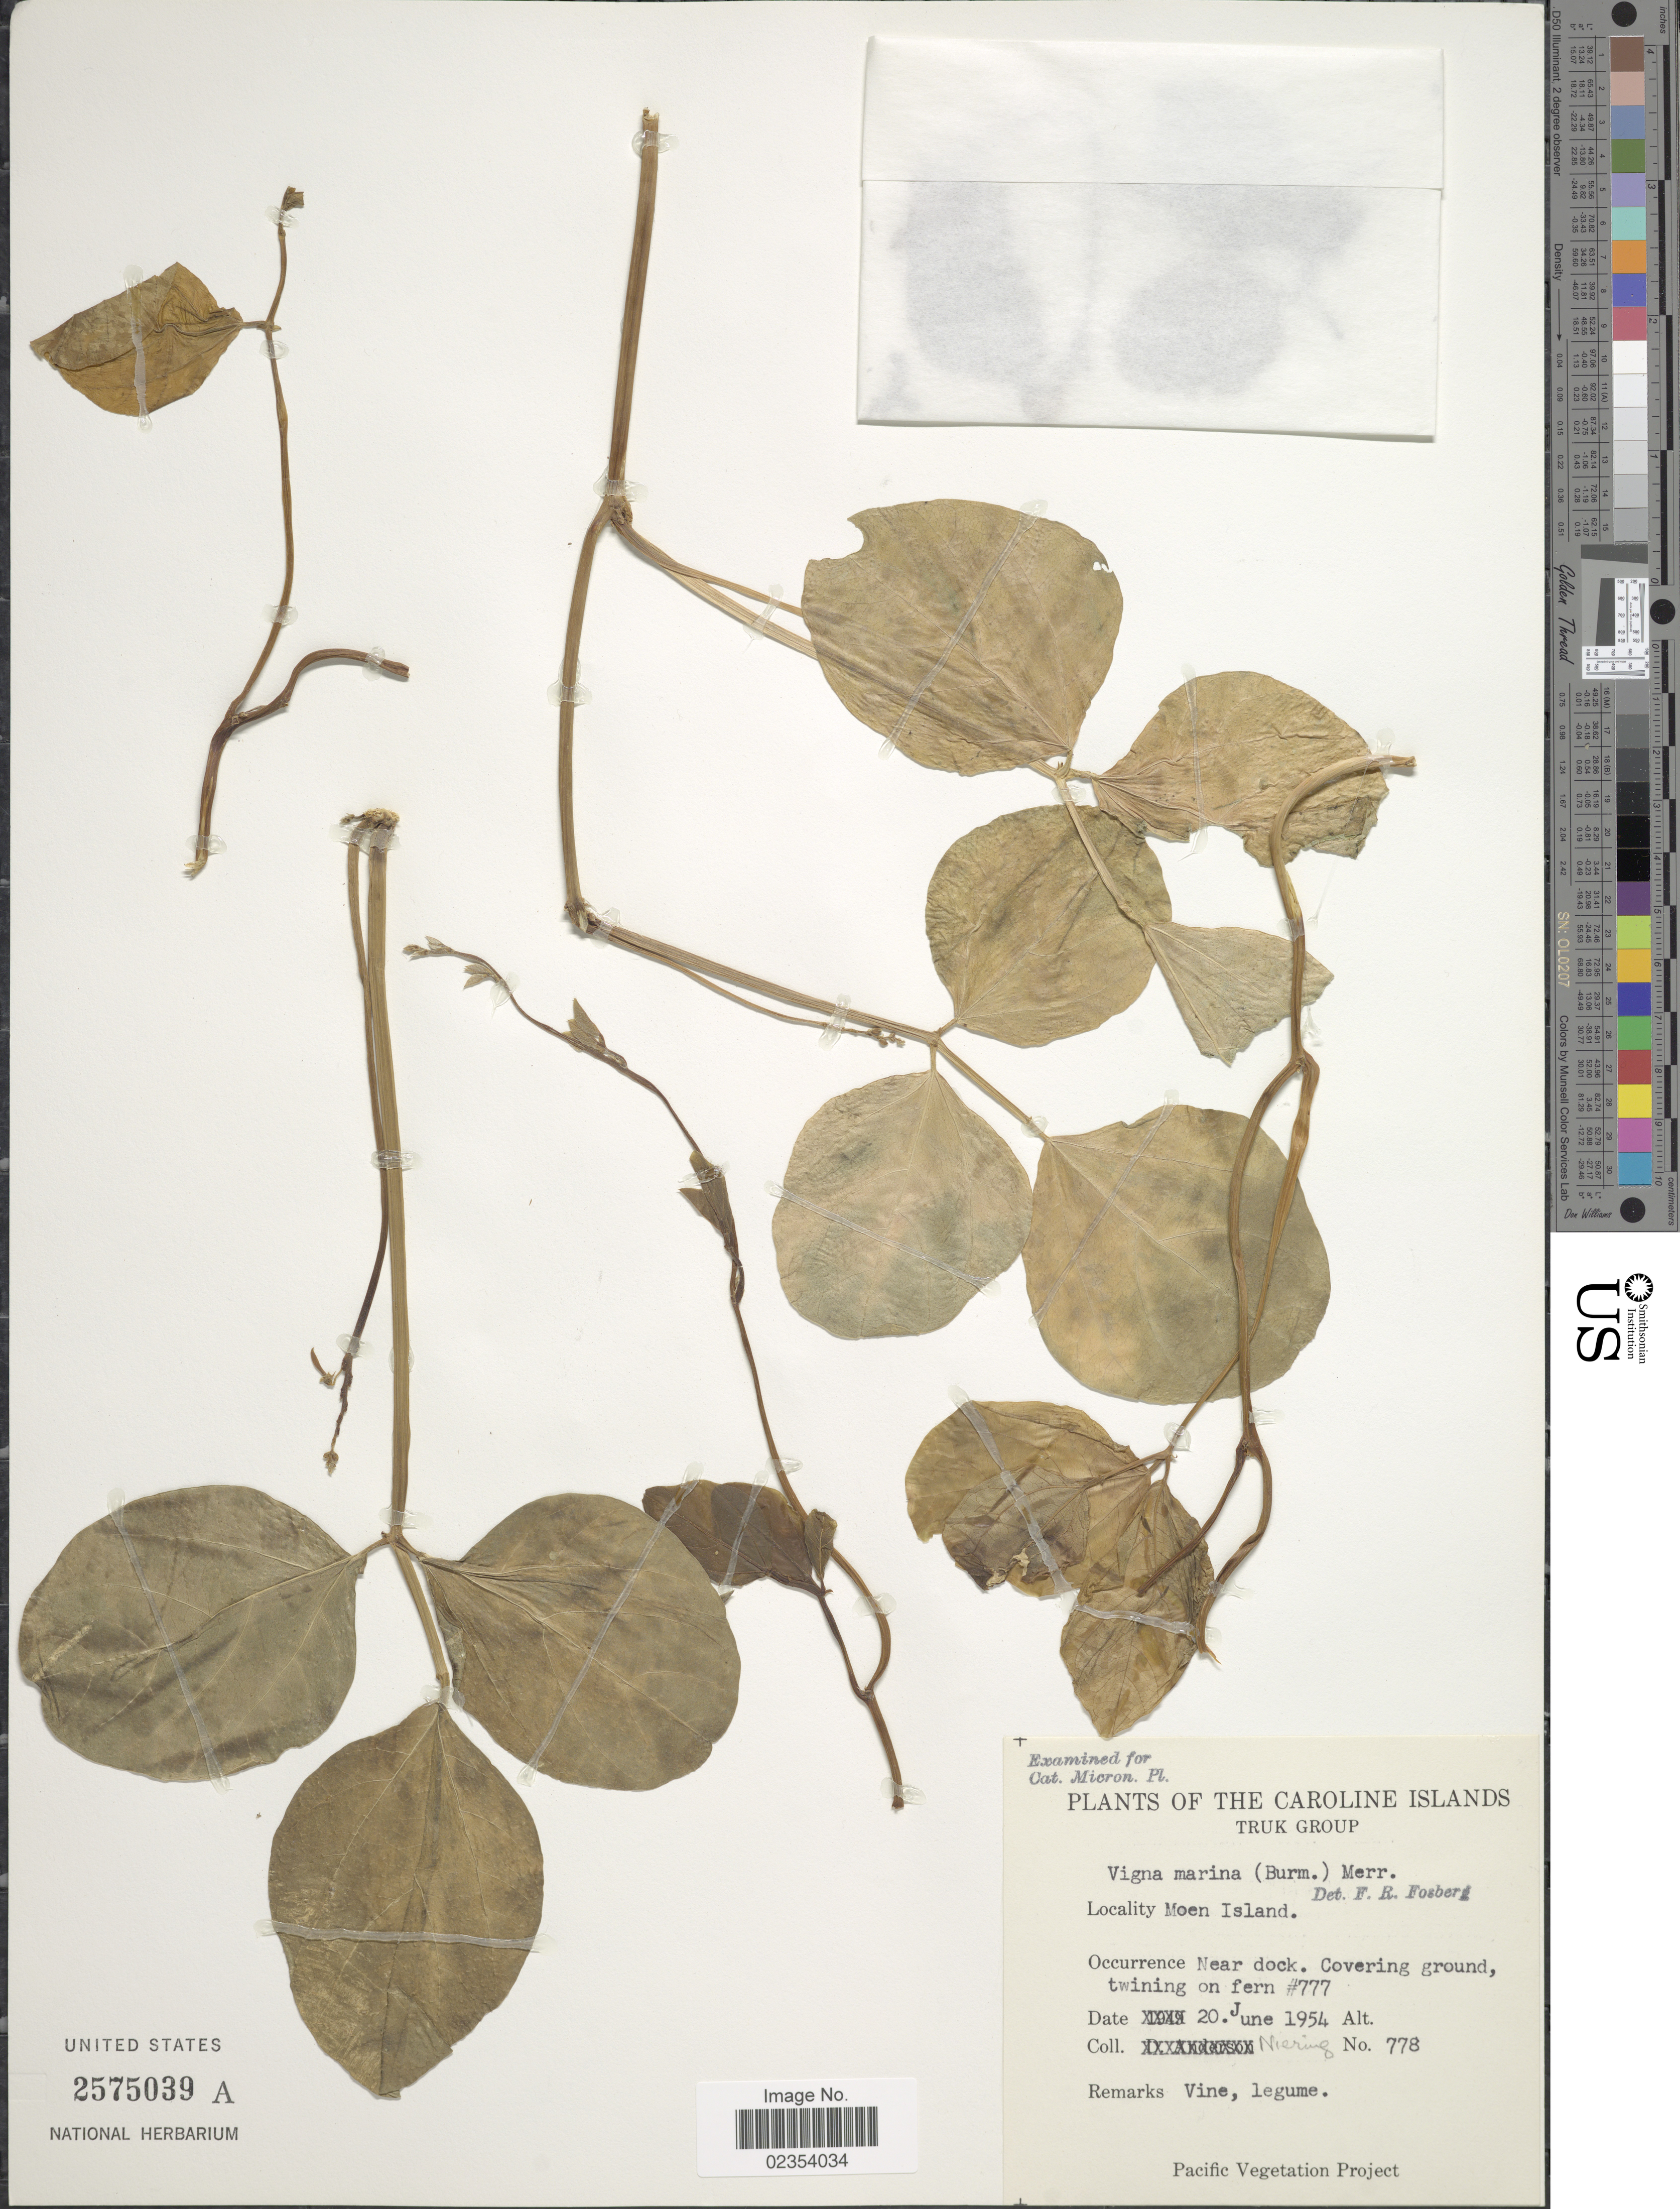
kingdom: Plantae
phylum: Tracheophyta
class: Magnoliopsida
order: Fabales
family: Fabaceae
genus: Vigna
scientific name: Vigna marina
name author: (Burm.) Merr.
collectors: Niering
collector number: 778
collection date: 1954-06-20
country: Micronesia, Federated States of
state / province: Truk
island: Moen [Wono]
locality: Caroline Islands. Truk Group. Moen Island. Near dock. Covering ground, twining on fern #777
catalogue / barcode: US 2575039A